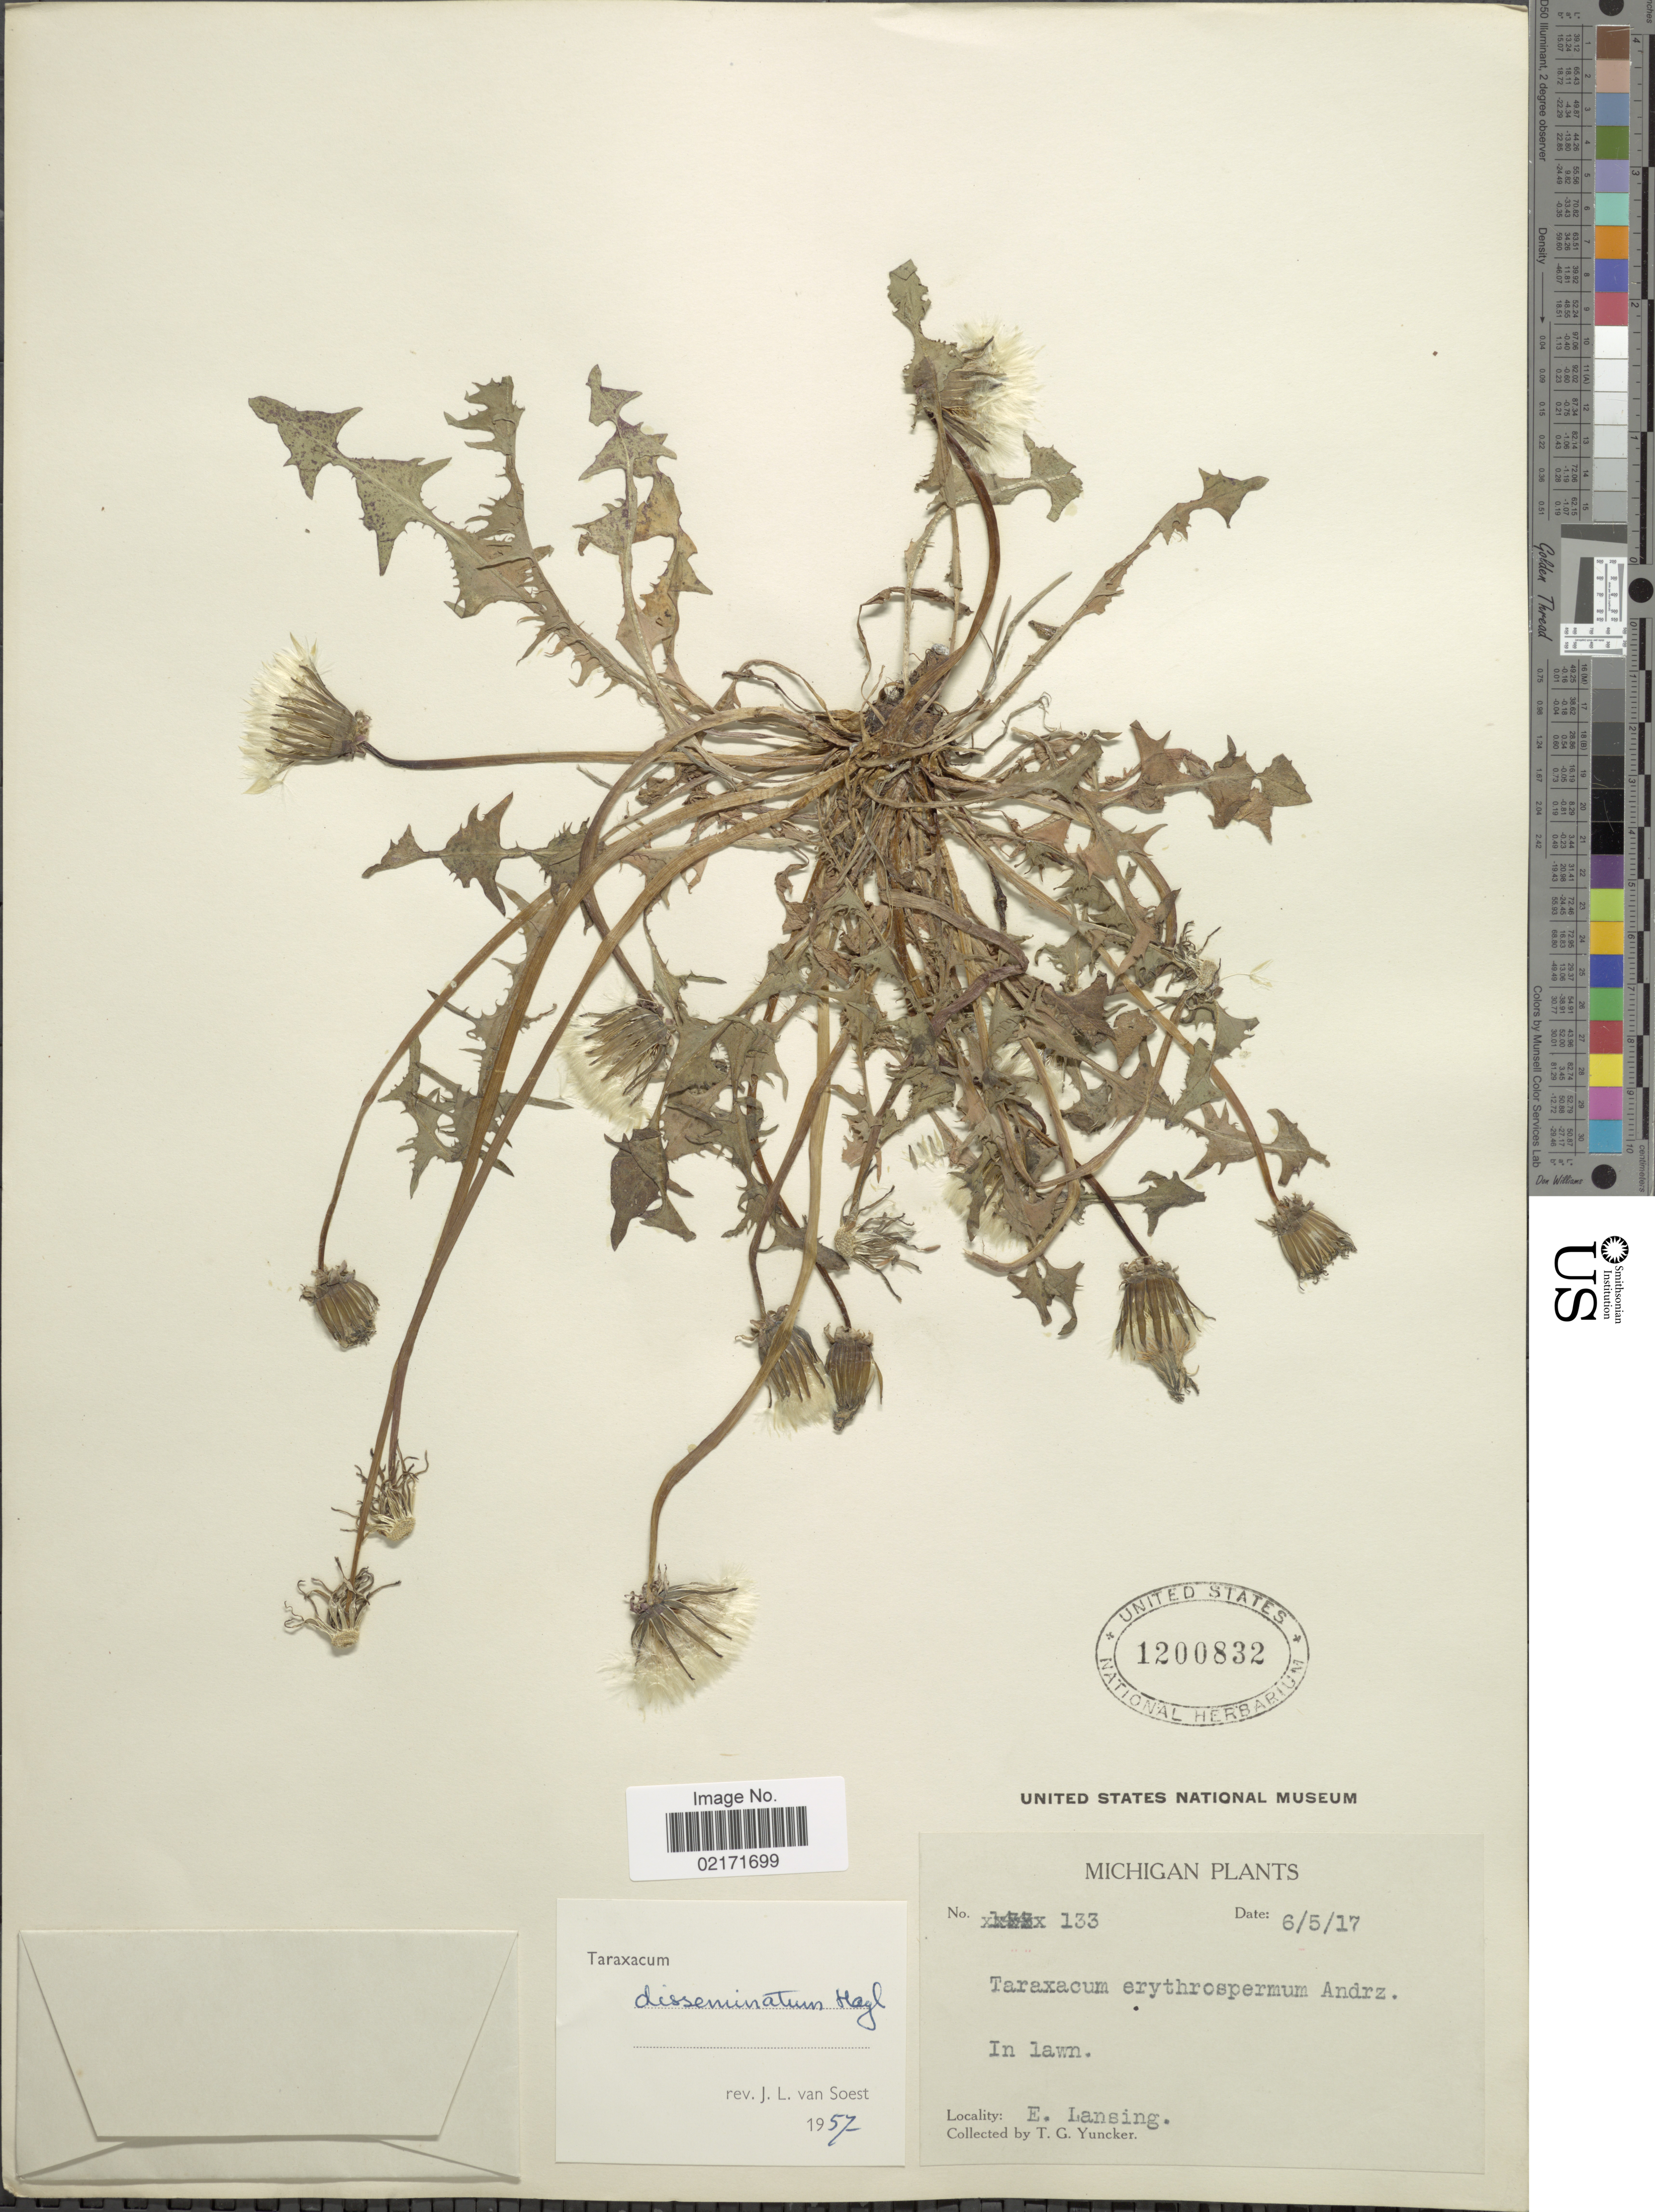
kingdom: Plantae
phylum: Tracheophyta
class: Magnoliopsida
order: Asterales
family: Asteraceae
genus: Taraxacum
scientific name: Taraxacum disseminatum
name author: G.E. Haglund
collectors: T. G. Yuncker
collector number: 133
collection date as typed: Transcribed d/m/y: 5/6/17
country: United States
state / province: Michigan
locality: In lawn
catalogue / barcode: US 1200832